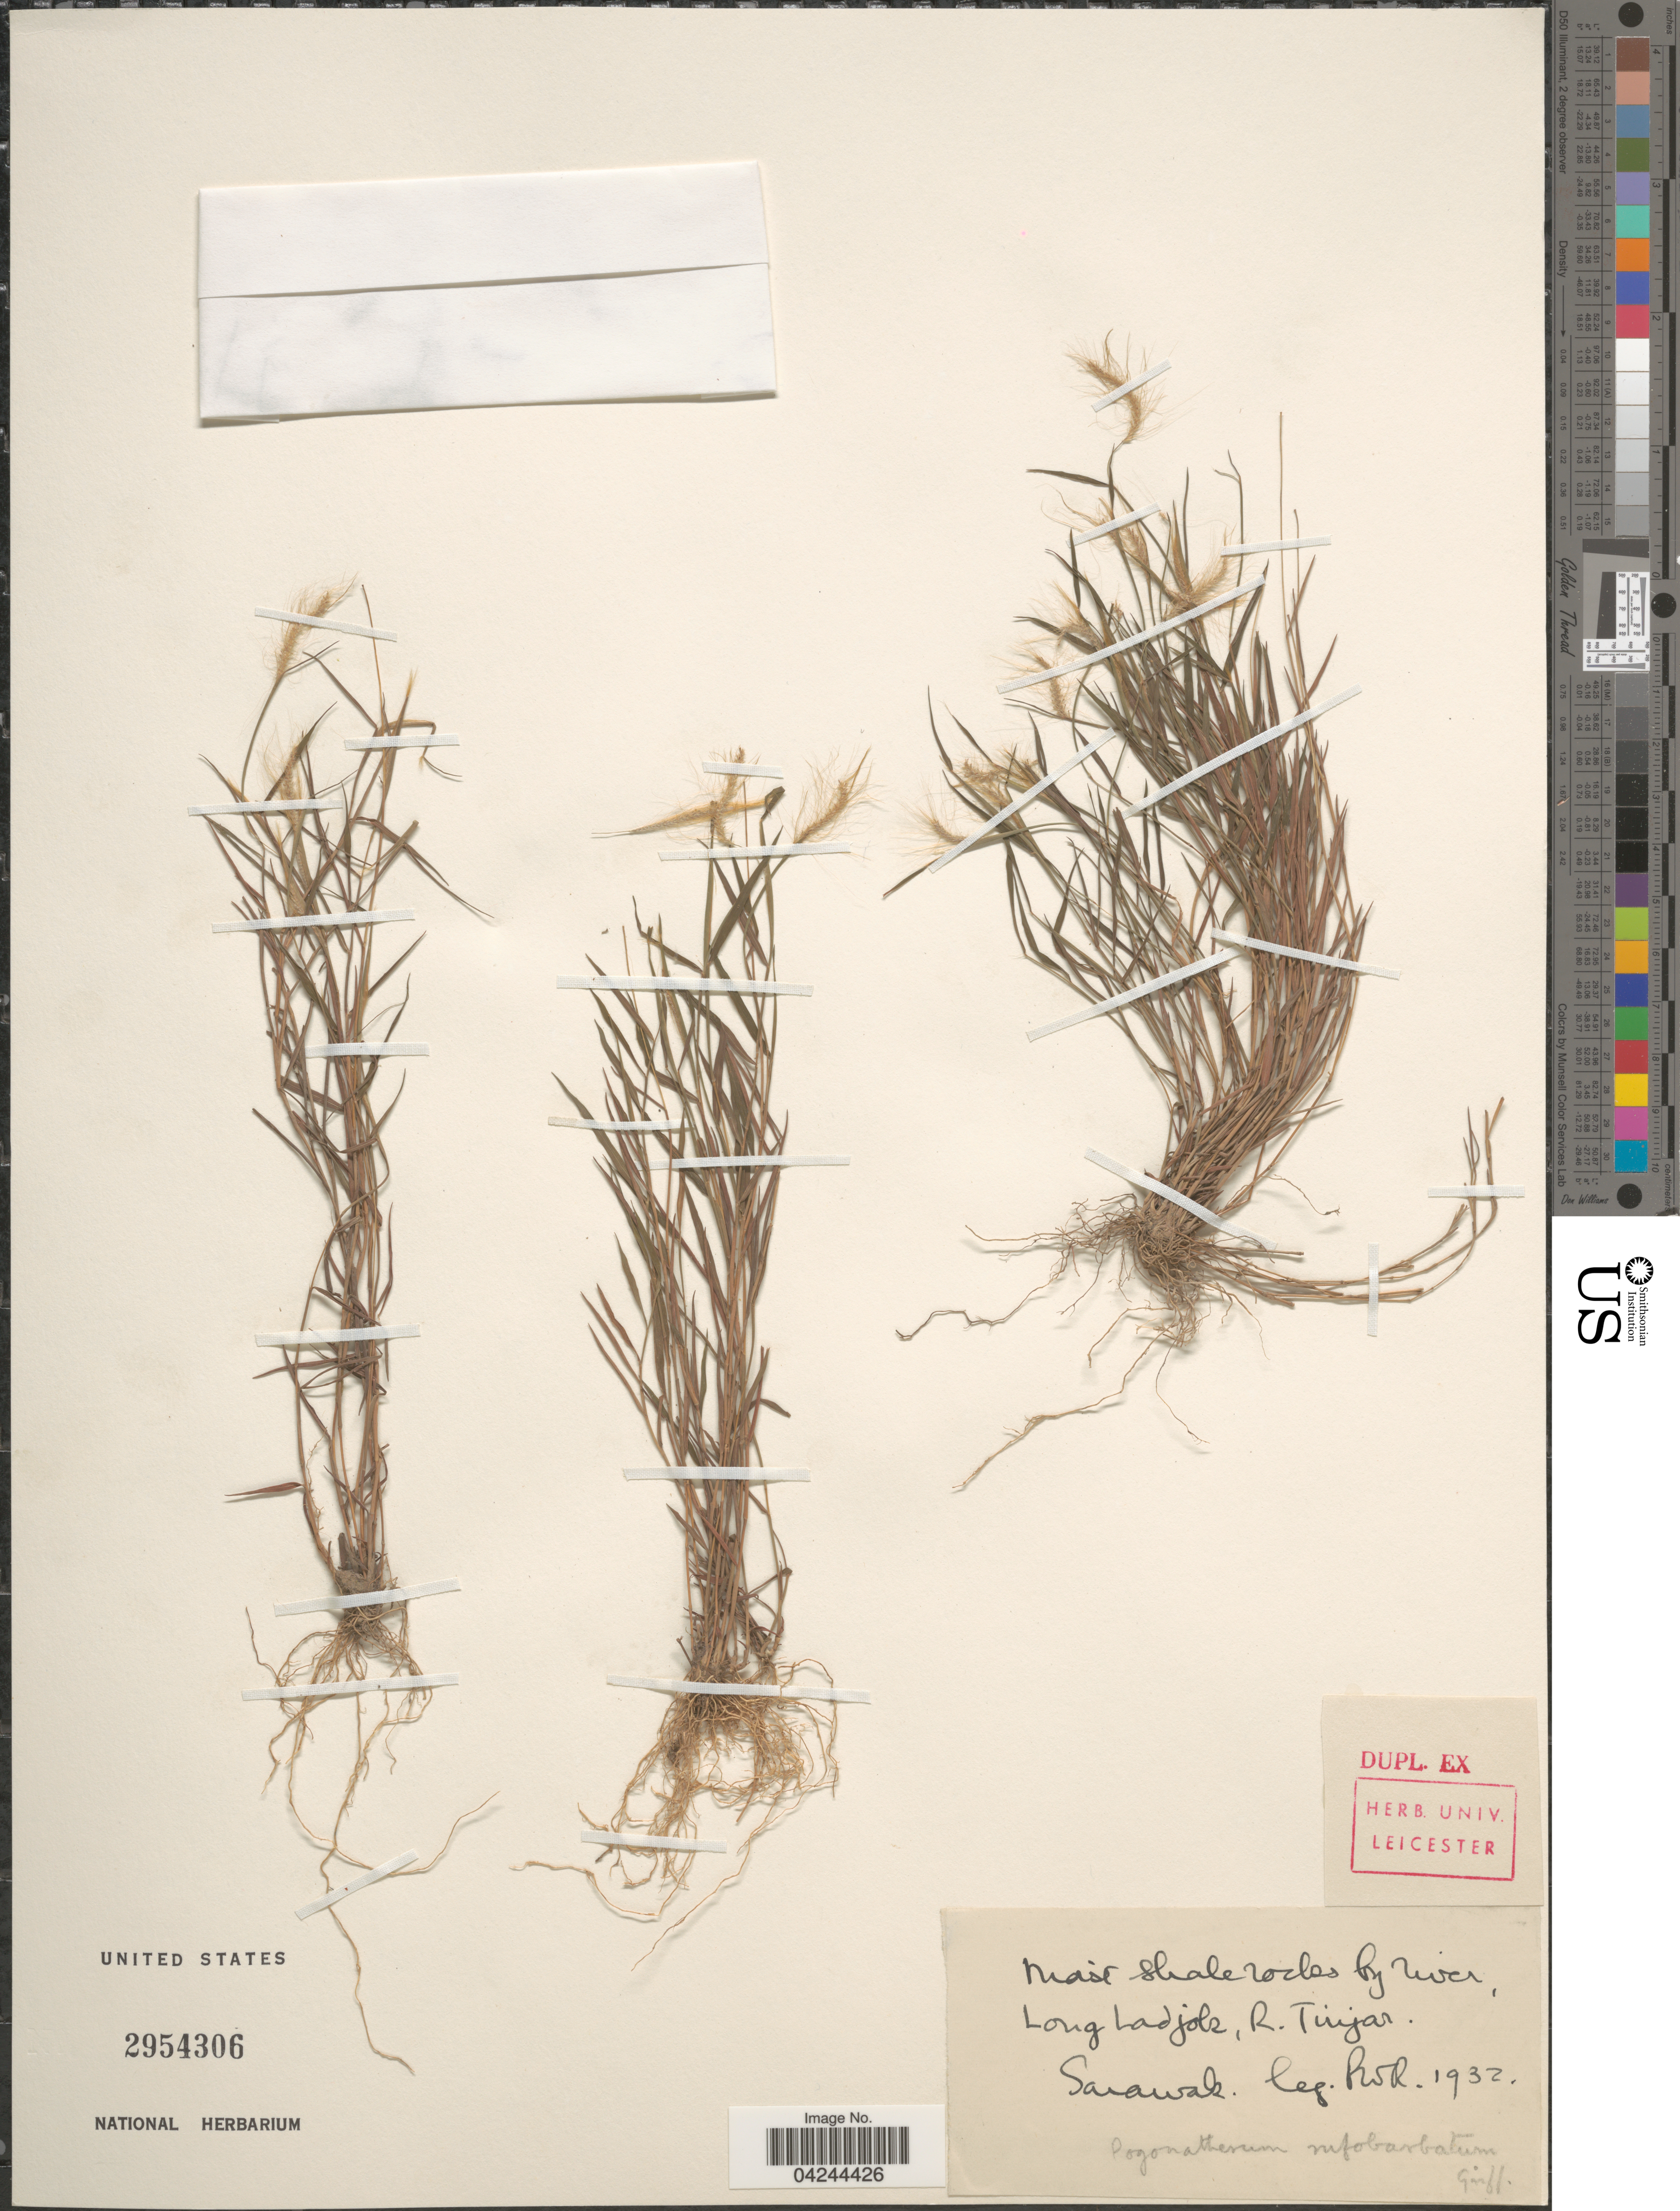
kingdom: Plantae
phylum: Tracheophyta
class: Liliopsida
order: Poales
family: Poaceae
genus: Pogonatherum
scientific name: Pogonatherum paniceum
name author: (Lam.) Hack.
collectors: P. W. R.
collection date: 1932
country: Malaysia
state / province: Sarawak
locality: Moist shale rocks by river. Long Ladjok, R. Tinjar.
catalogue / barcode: US 2954306